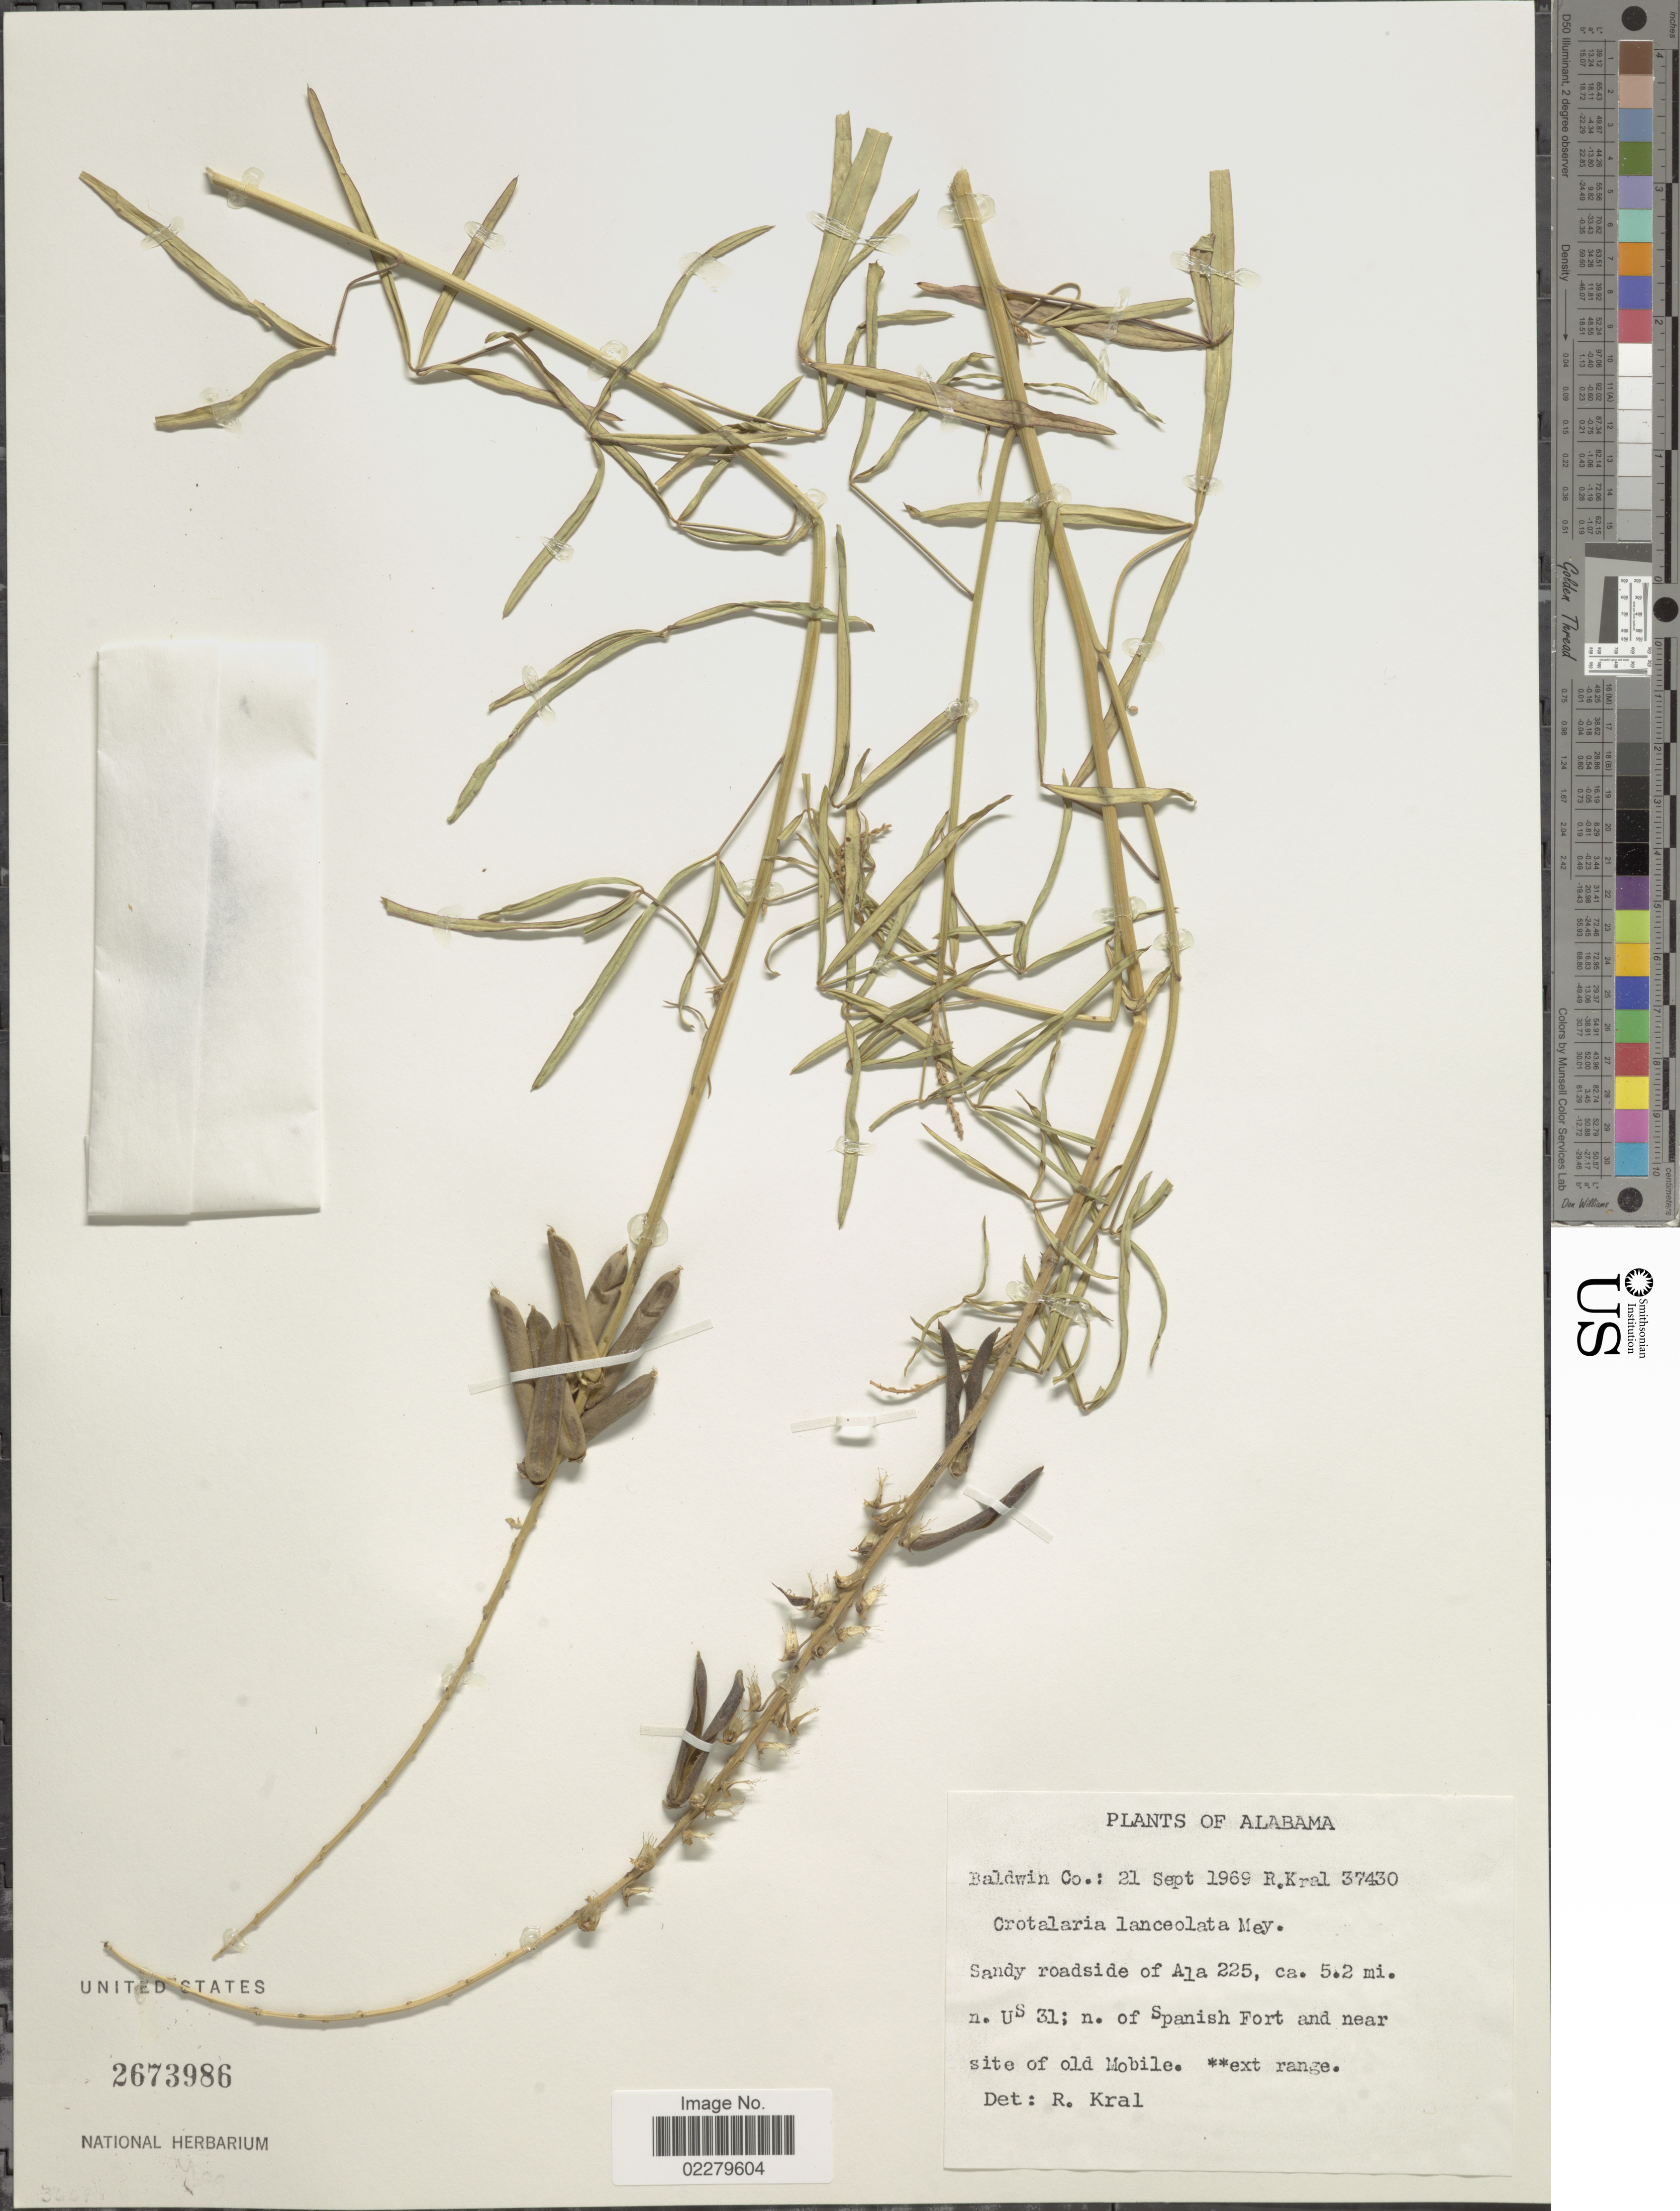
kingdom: Plantae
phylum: Tracheophyta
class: Magnoliopsida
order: Fabales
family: Fabaceae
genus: Crotalaria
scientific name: Crotalaria lanceolata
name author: E. Mey.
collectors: R. Kral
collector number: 37430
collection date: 1969-09-21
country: United States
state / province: Alabama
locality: Baldwin Co. Sandy roadside of Ala 225, ca. 5.2 mi. n. US 31; n. of SPanish Fort near site of old Mobile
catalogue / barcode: US 2673986